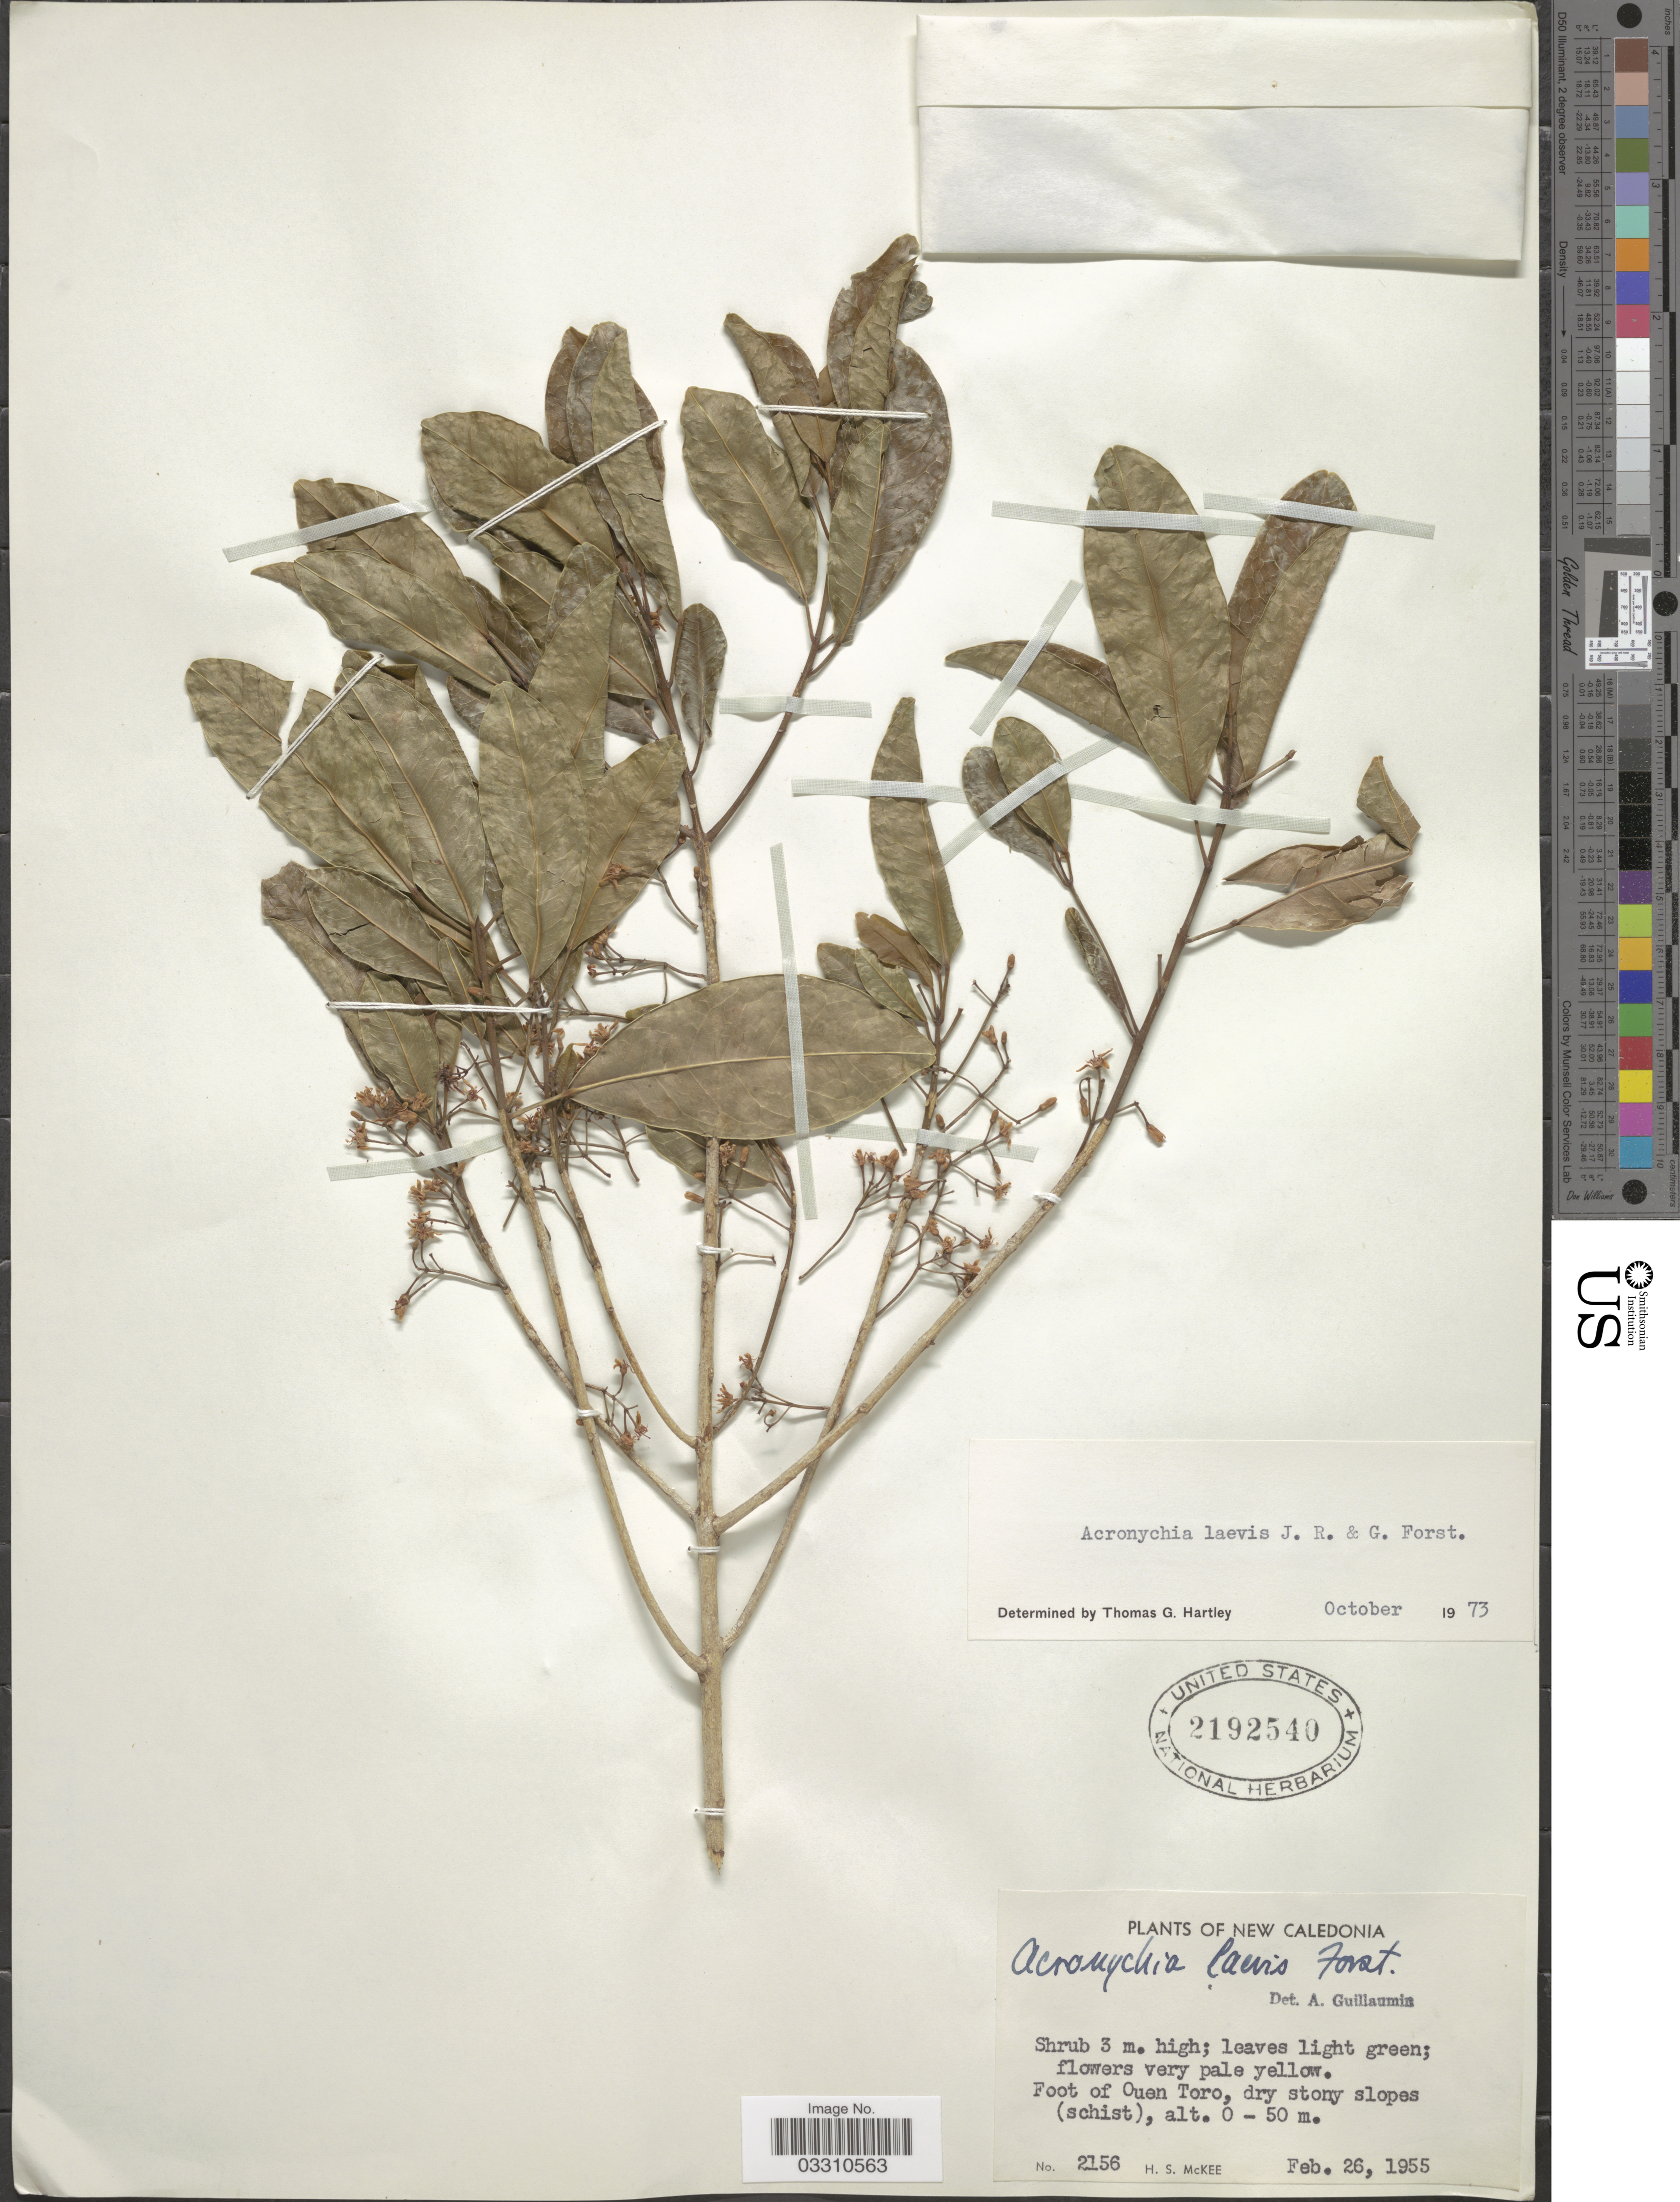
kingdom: Plantae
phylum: Tracheophyta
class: Magnoliopsida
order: Sapindales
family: Rutaceae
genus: Acronychia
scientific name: Acronychia laevis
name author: J.R. Forst. & G. Forst.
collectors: H. S. McKee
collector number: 2156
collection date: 1955-02-26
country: New Caledonia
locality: Foot of Ouen Toro, dry stony slopes (schist).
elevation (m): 0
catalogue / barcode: US 2192540